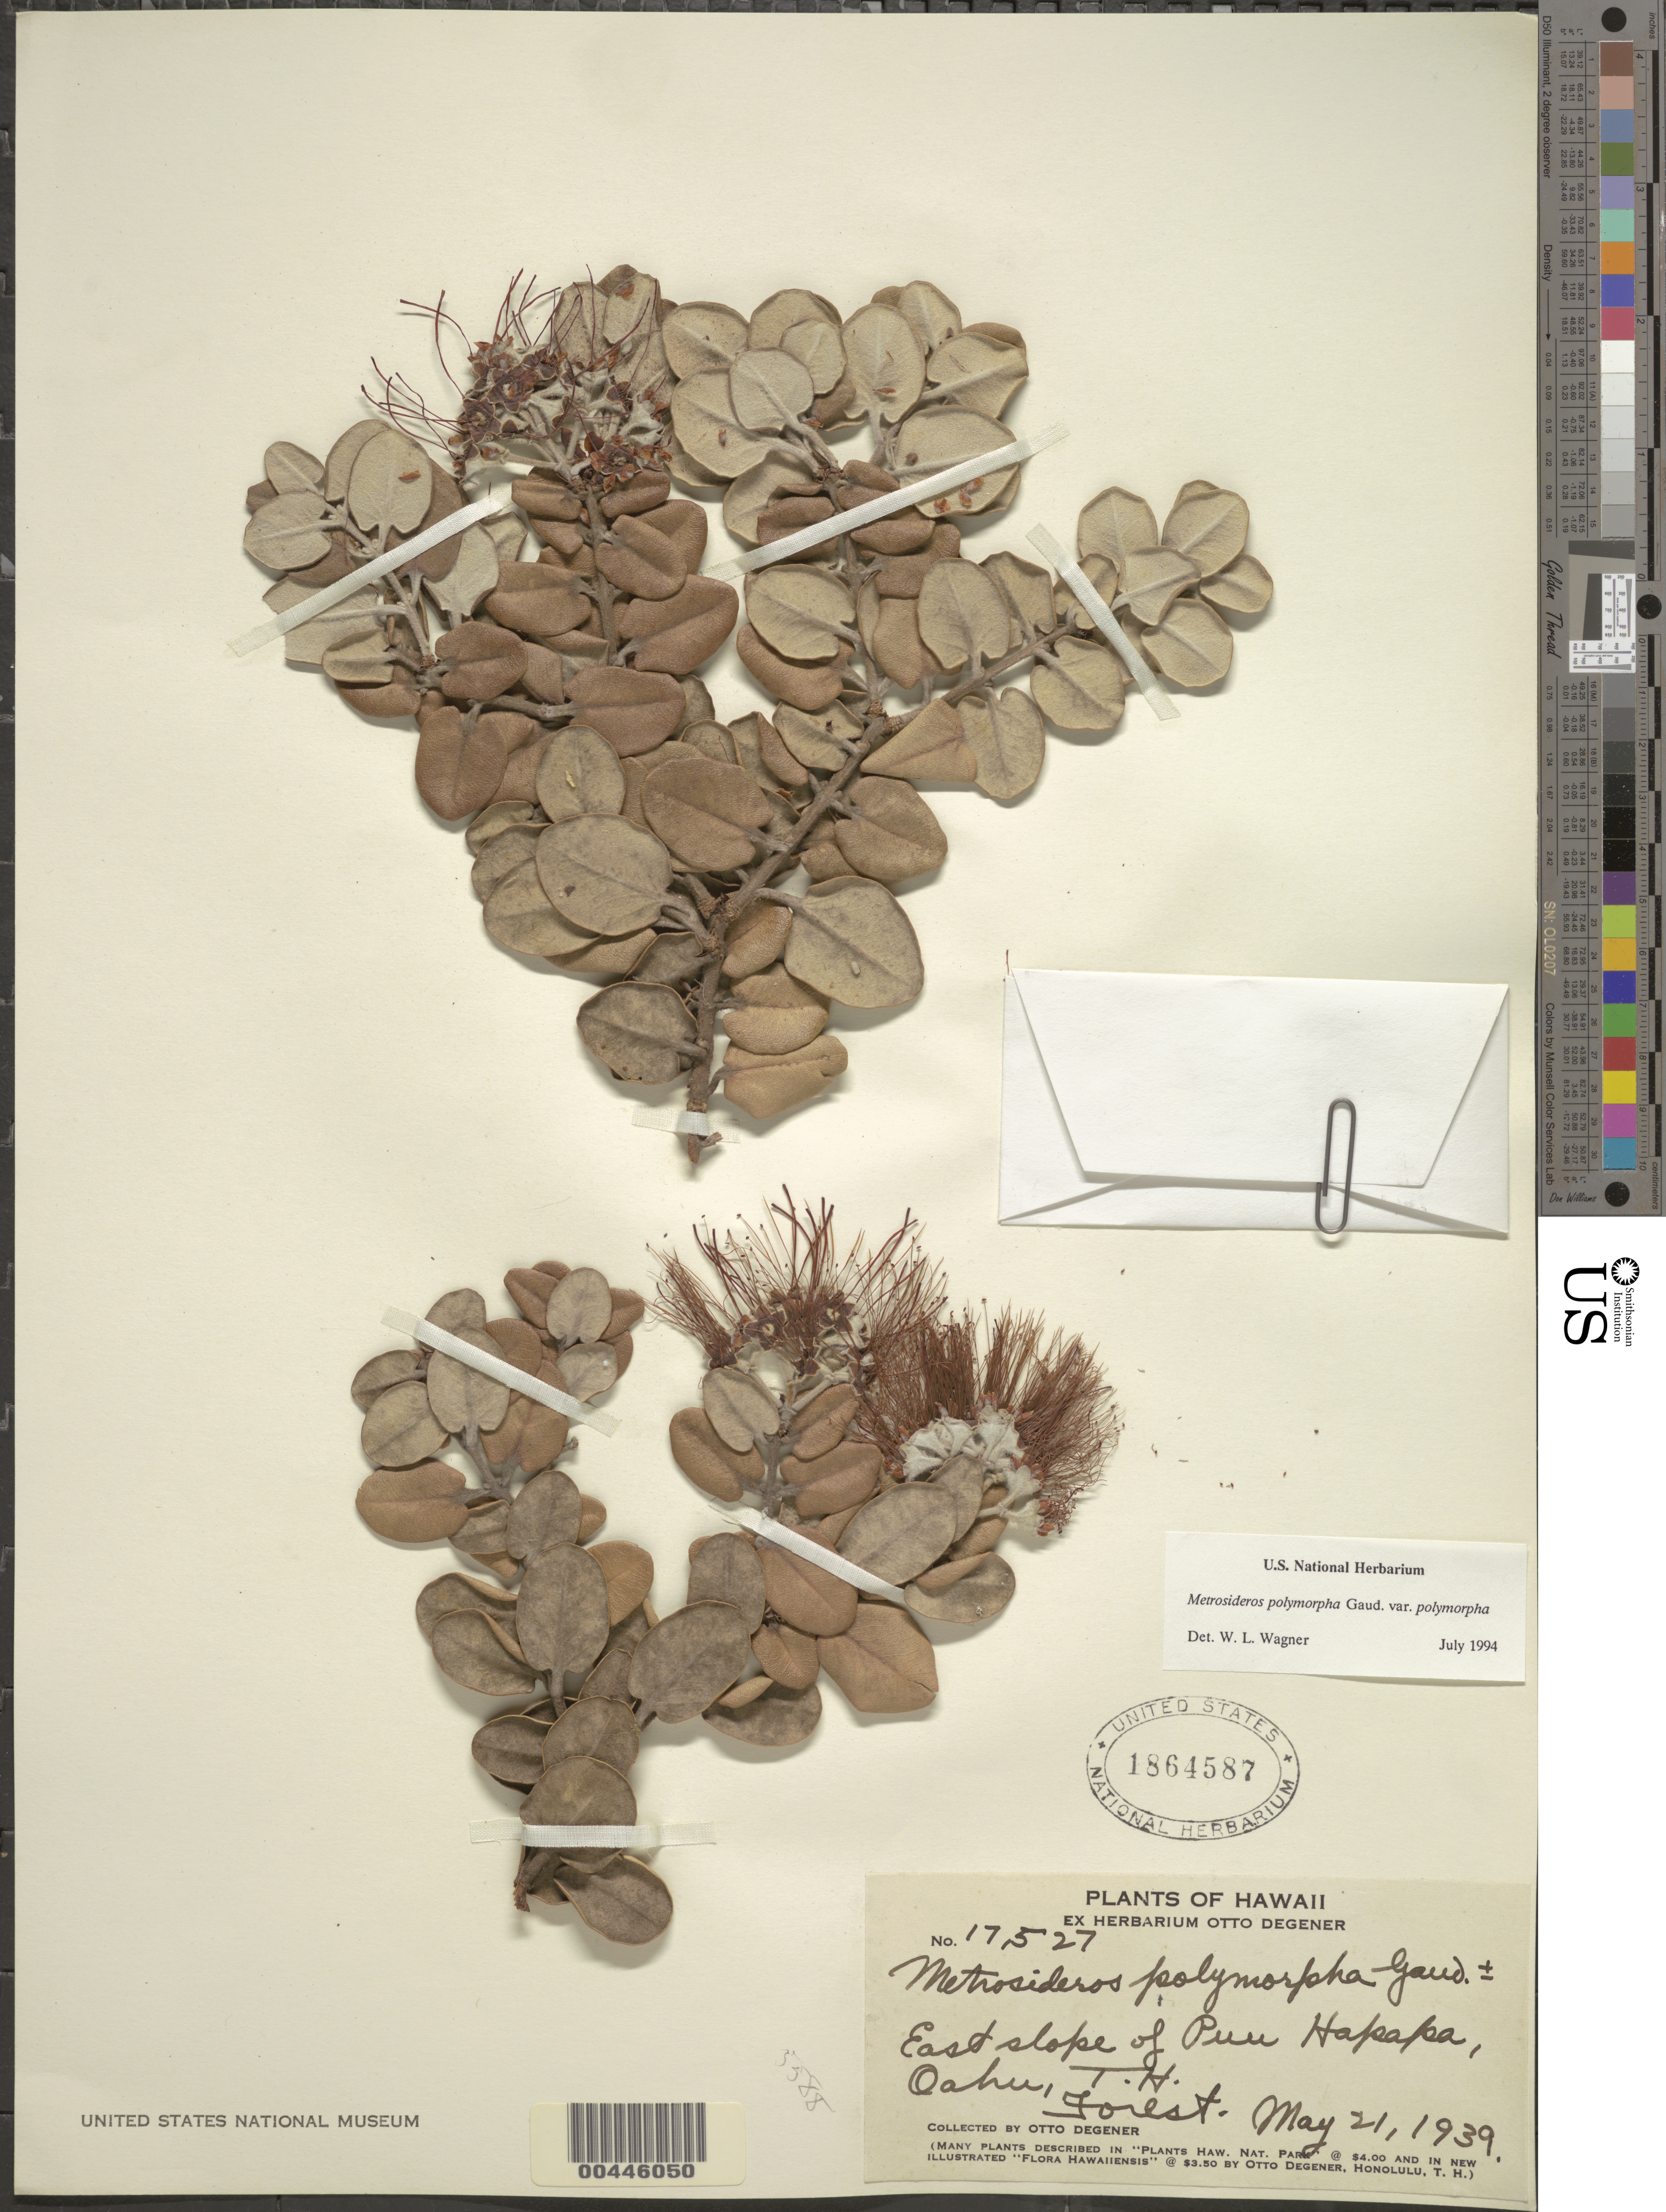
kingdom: Plantae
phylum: Tracheophyta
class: Magnoliopsida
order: Myrtales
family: Myrtaceae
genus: Metrosideros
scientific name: Metrosideros polymorpha var. polymorpha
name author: Gaudich.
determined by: Wagner, W. L., (BOT), Smithsonian Institution - National Museum of Natural History (UNITED STATES)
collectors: O. Degener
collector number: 17527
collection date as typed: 21 May 1939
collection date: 1939-05-21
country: United States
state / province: Hawaii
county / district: Honolulu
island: Oahu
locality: E slope of Puu Hapapa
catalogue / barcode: US 1864587